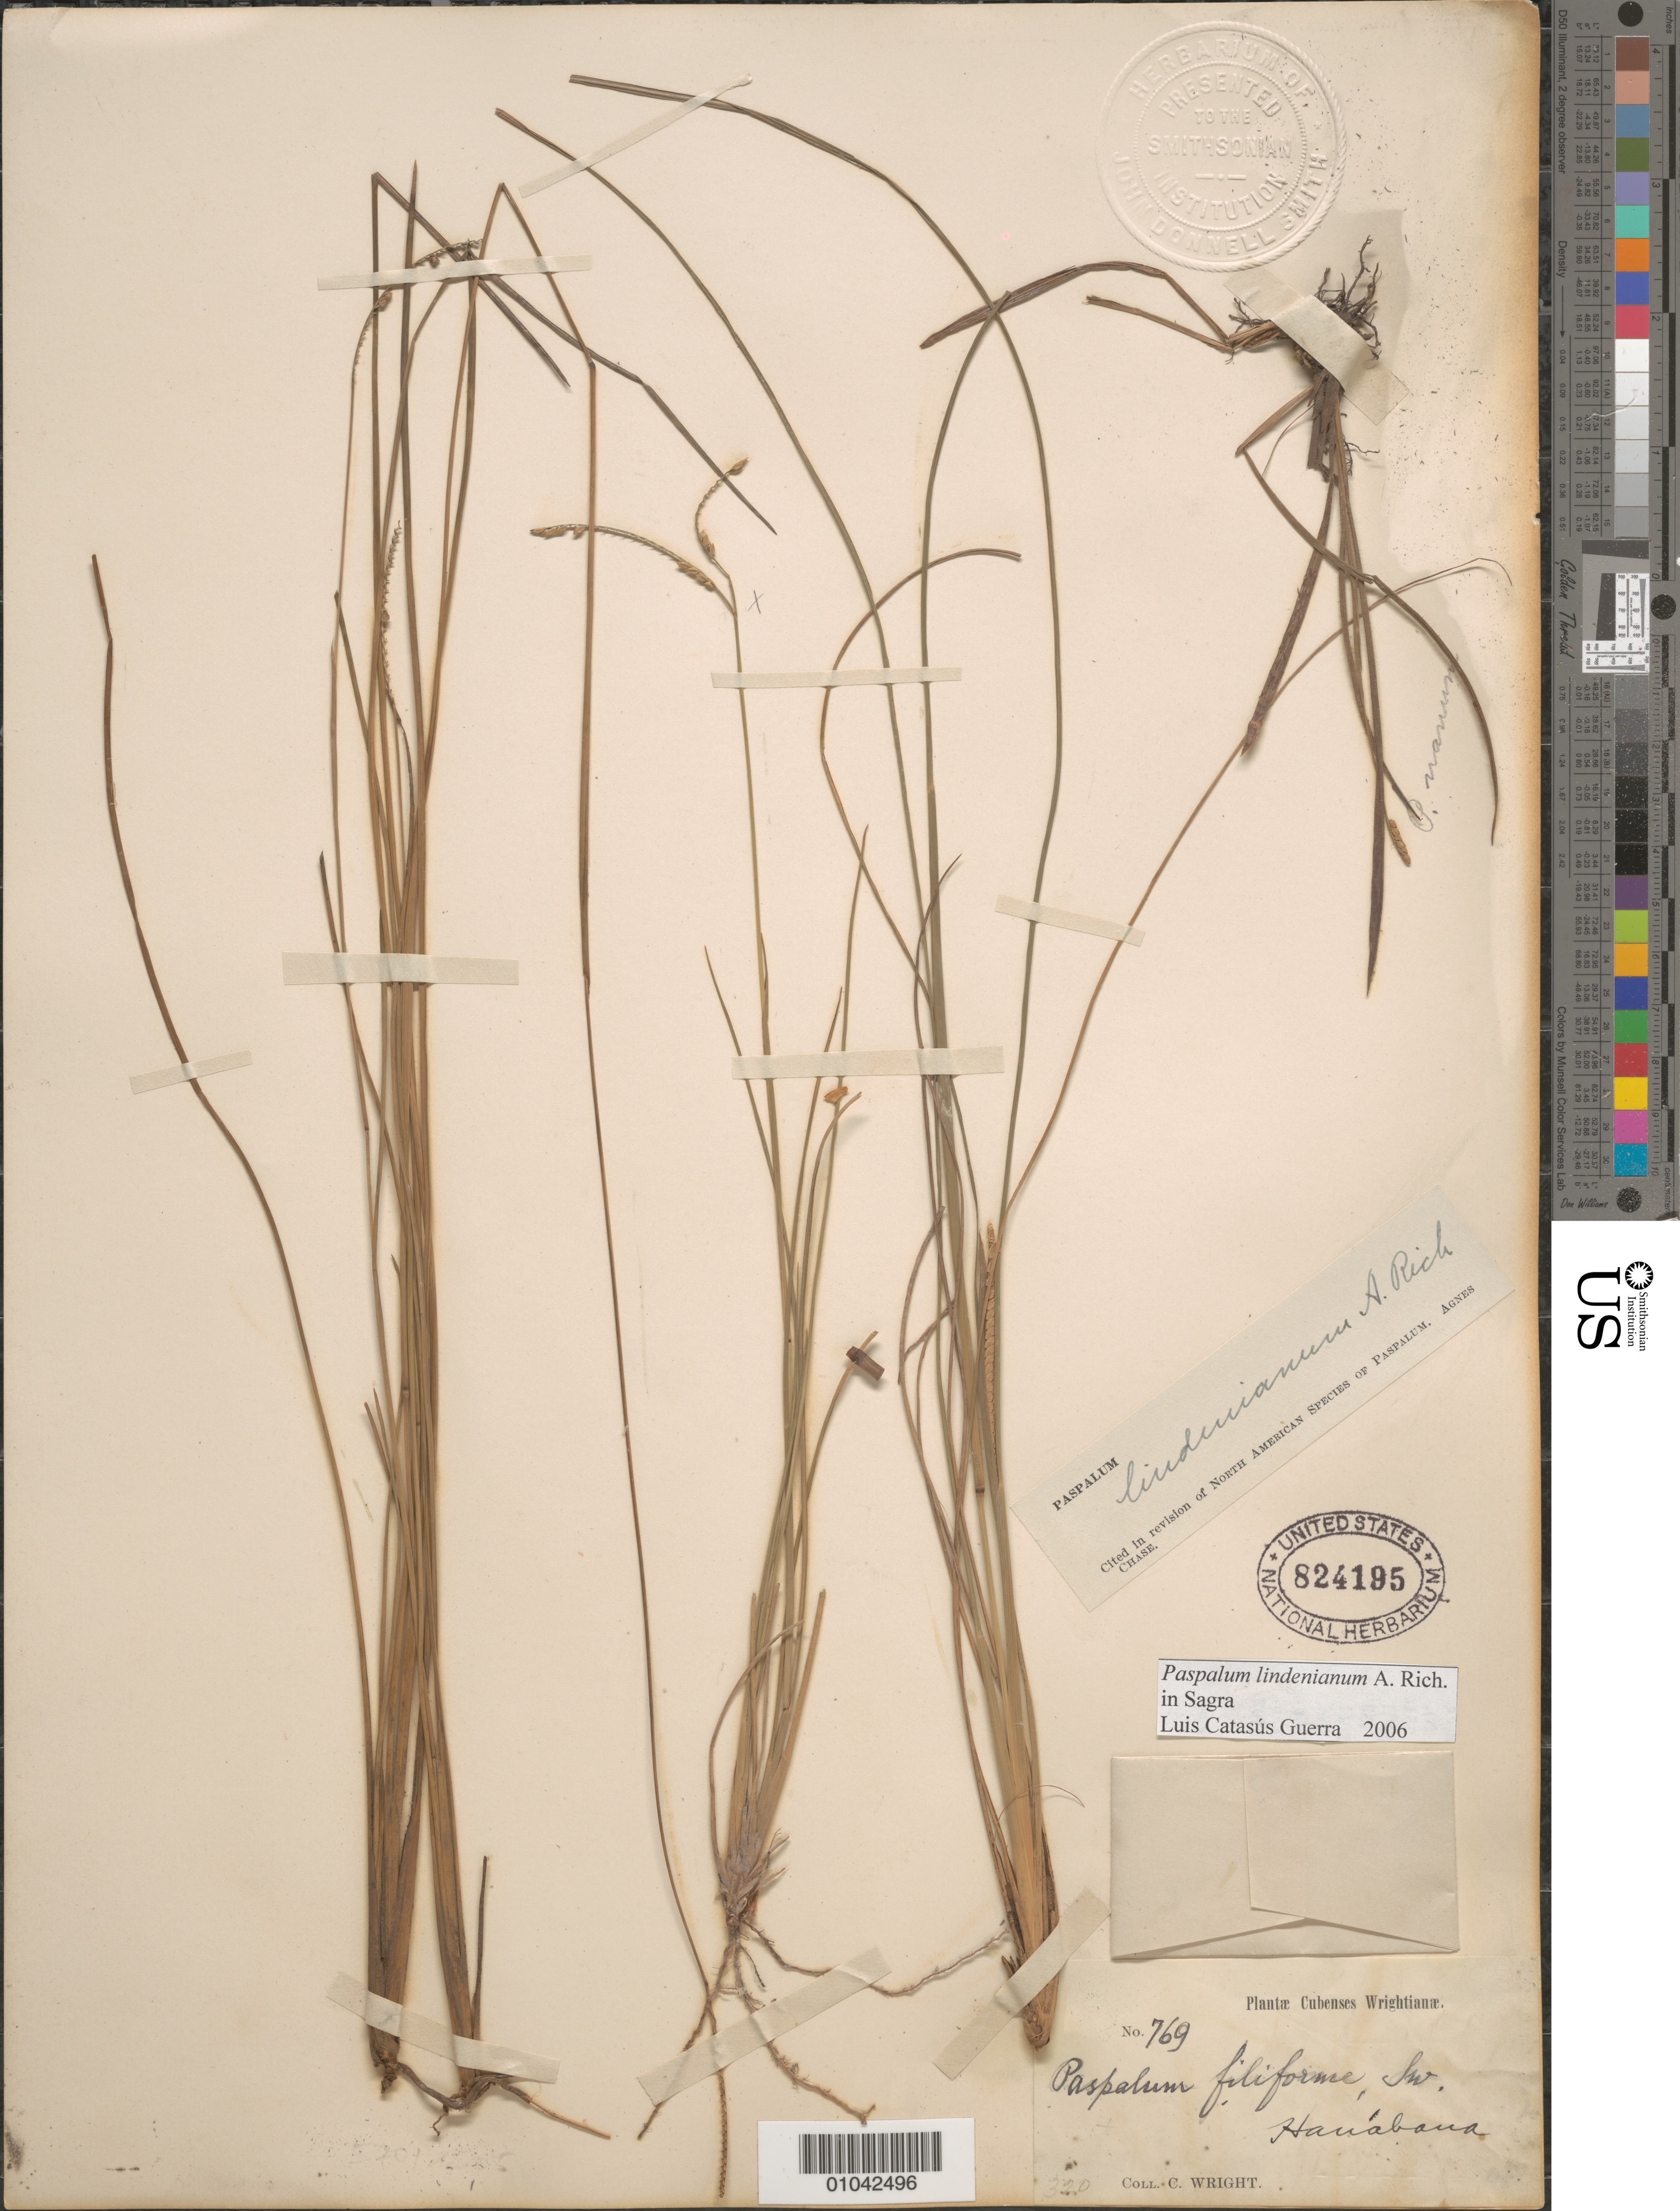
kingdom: Plantae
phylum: Tracheophyta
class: Liliopsida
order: Poales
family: Poaceae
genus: Paspalum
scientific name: Paspalum lindenianum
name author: A. Rich.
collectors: C. Wright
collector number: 769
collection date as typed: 1800 to -- --- 1899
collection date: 1800/1899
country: Cuba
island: Cuba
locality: Hanabana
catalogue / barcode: US 824195